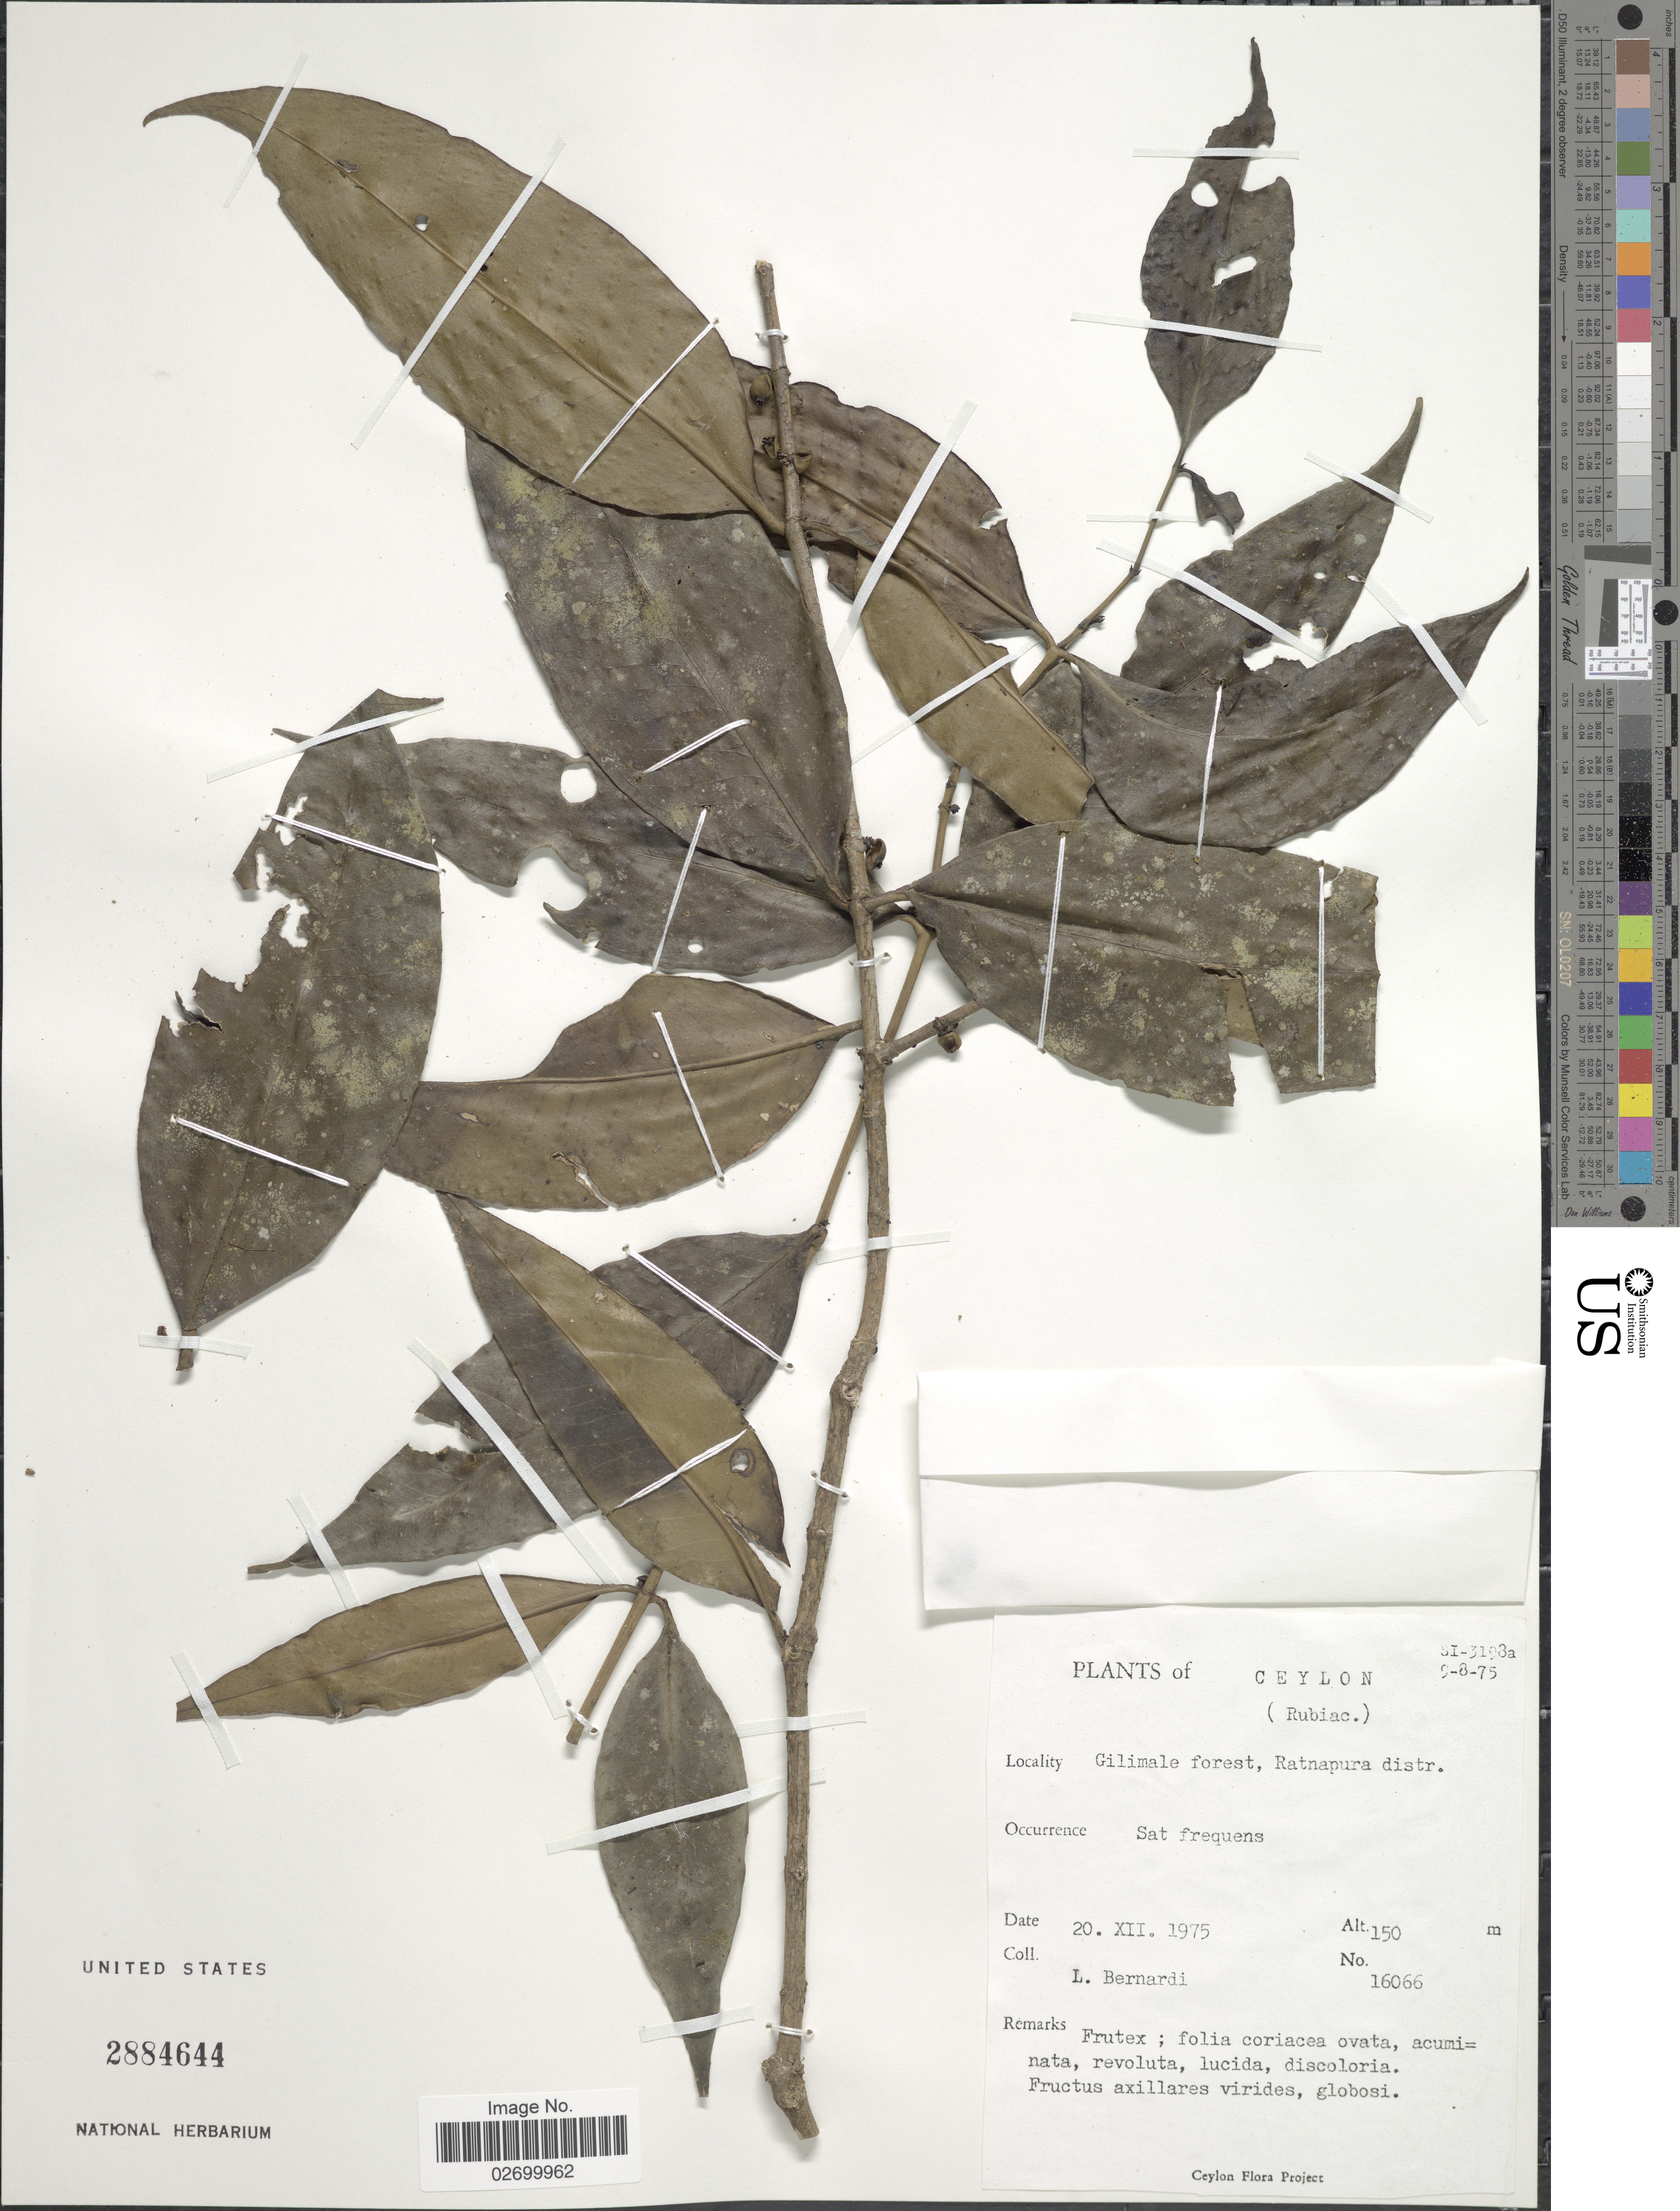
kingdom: Plantae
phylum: Tracheophyta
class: Magnoliopsida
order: Gentianales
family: Rubiaceae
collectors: L. Bernardi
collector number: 16066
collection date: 1975-12-20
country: Sri Lanka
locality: Ceylon. Gilimale forest, Ratnapura distr.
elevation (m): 150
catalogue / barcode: US 2884644